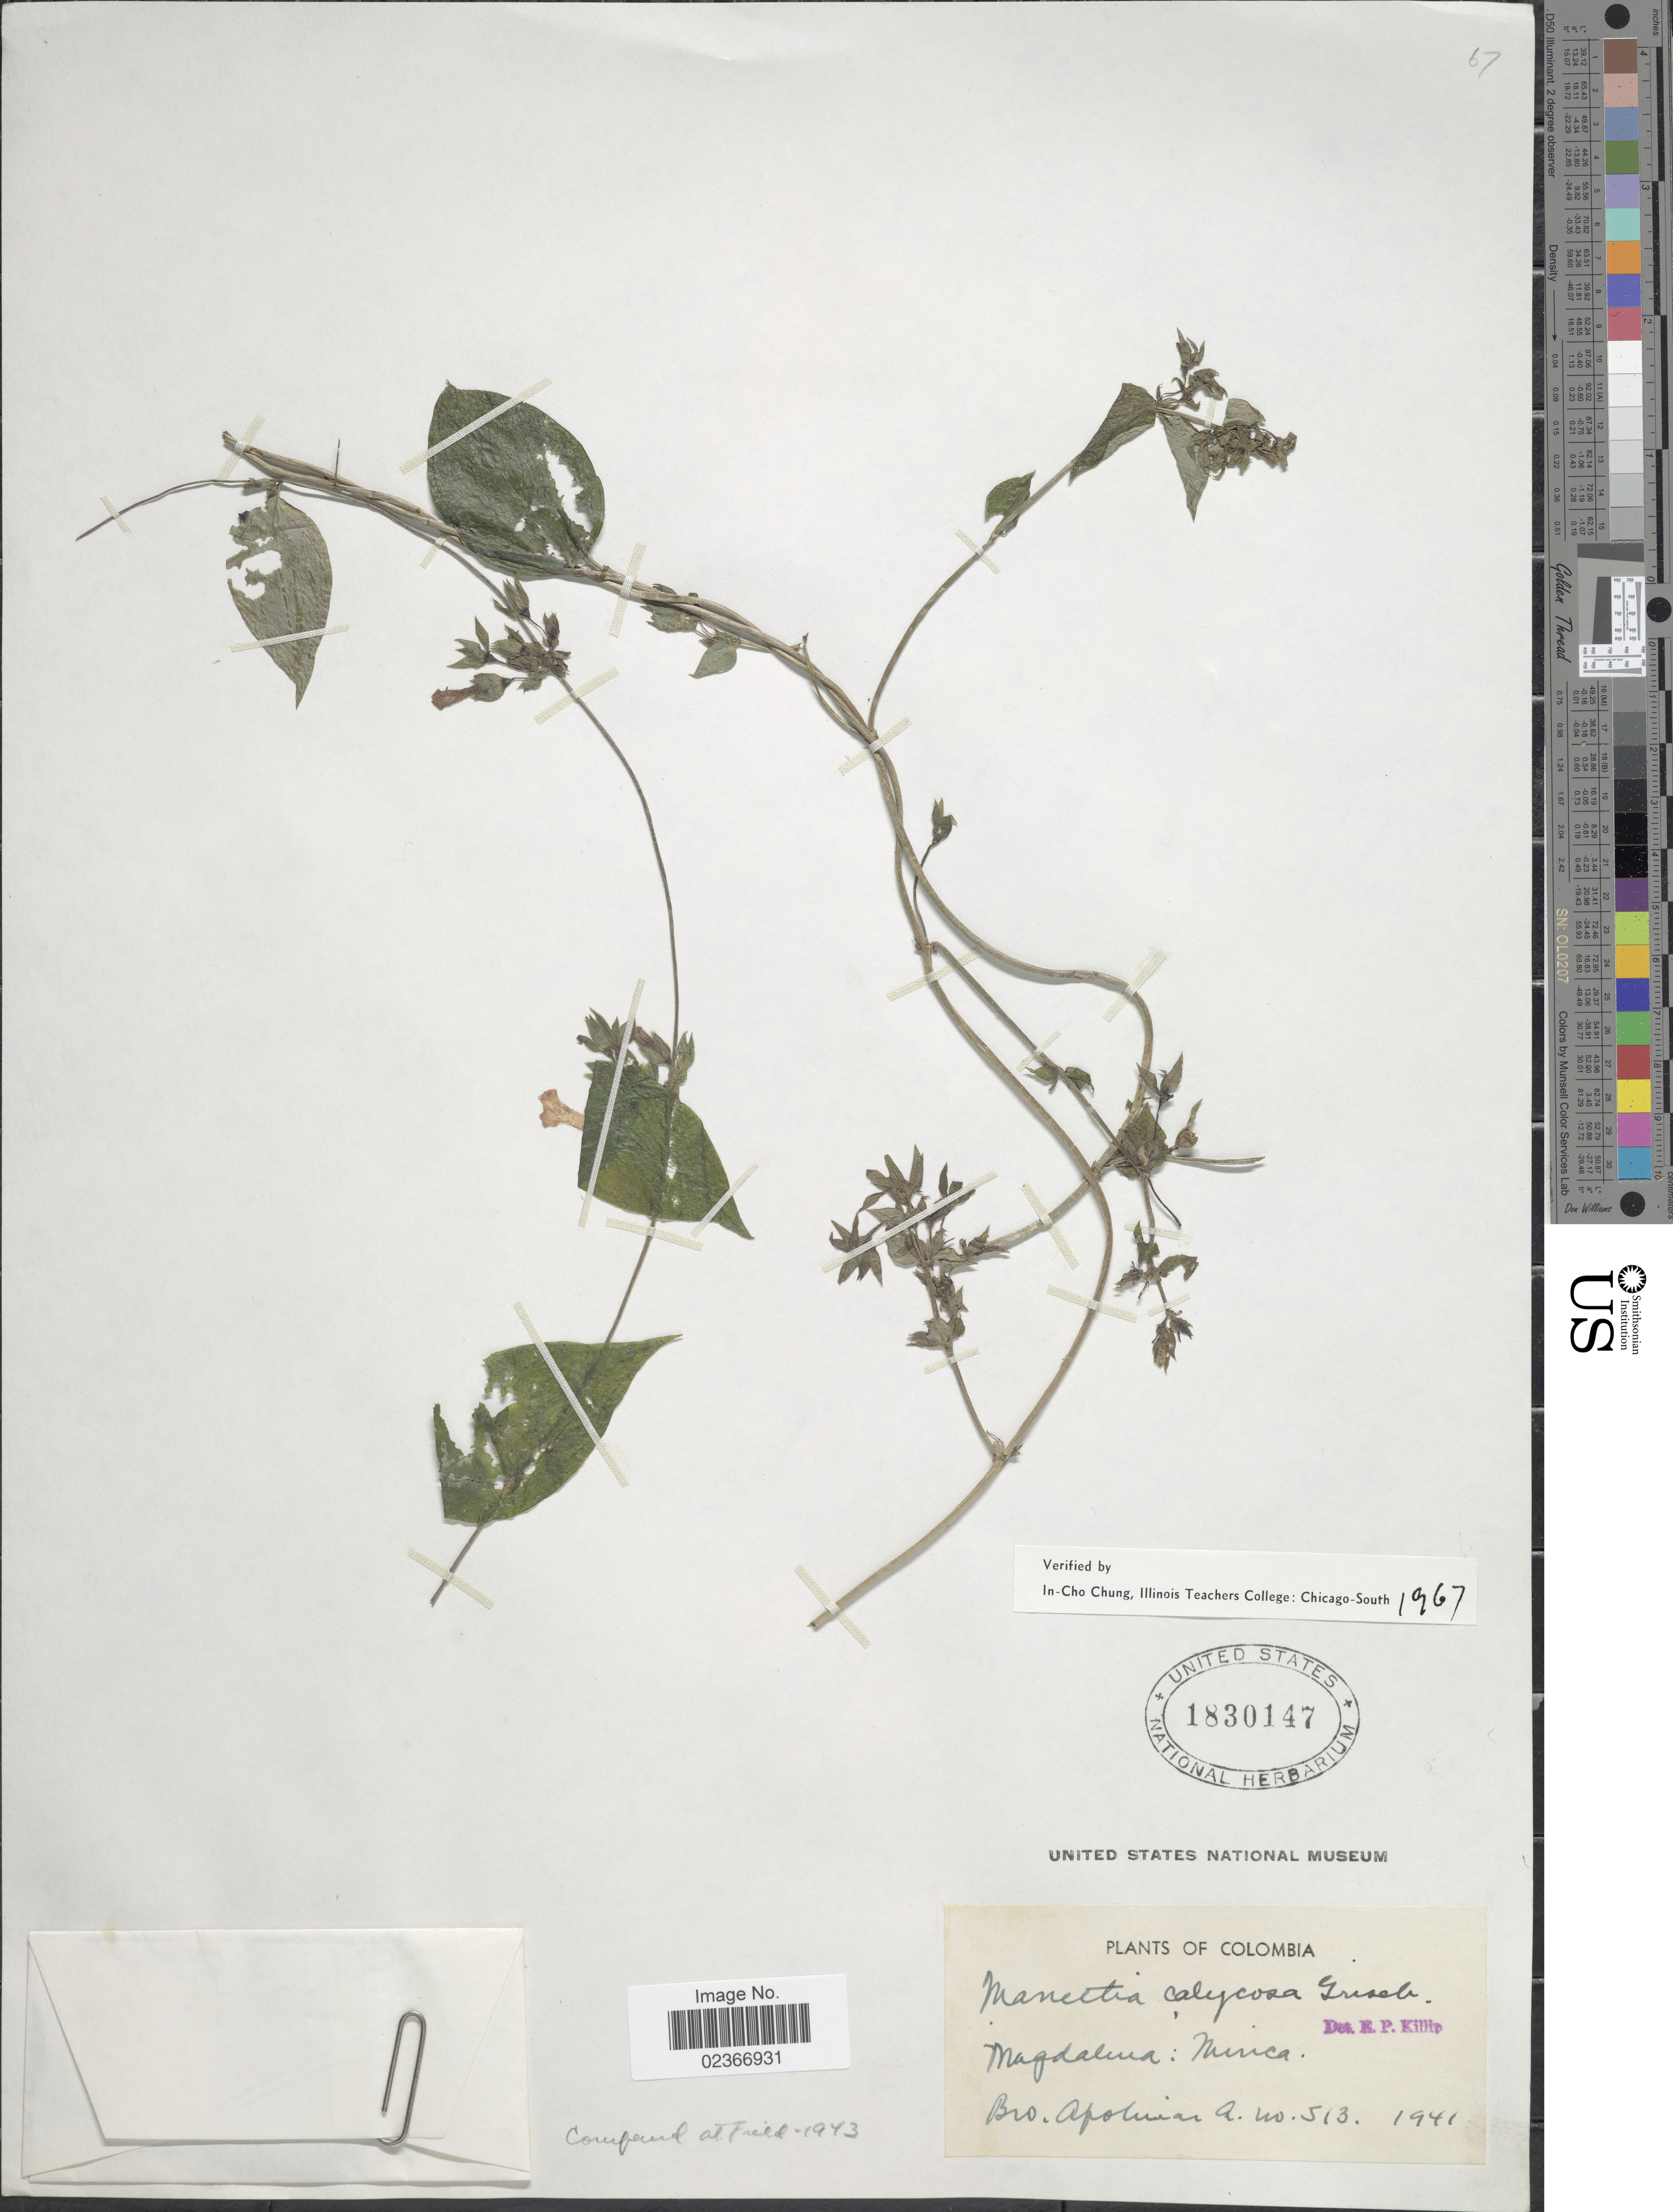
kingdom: Plantae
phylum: Tracheophyta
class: Magnoliopsida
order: Gentianales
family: Rubiaceae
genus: Manettia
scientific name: Manettia calycosa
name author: Griseb.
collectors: Bro. Apolinar A.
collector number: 513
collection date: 1941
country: Colombia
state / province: Magdalena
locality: Minca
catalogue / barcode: US 1830147